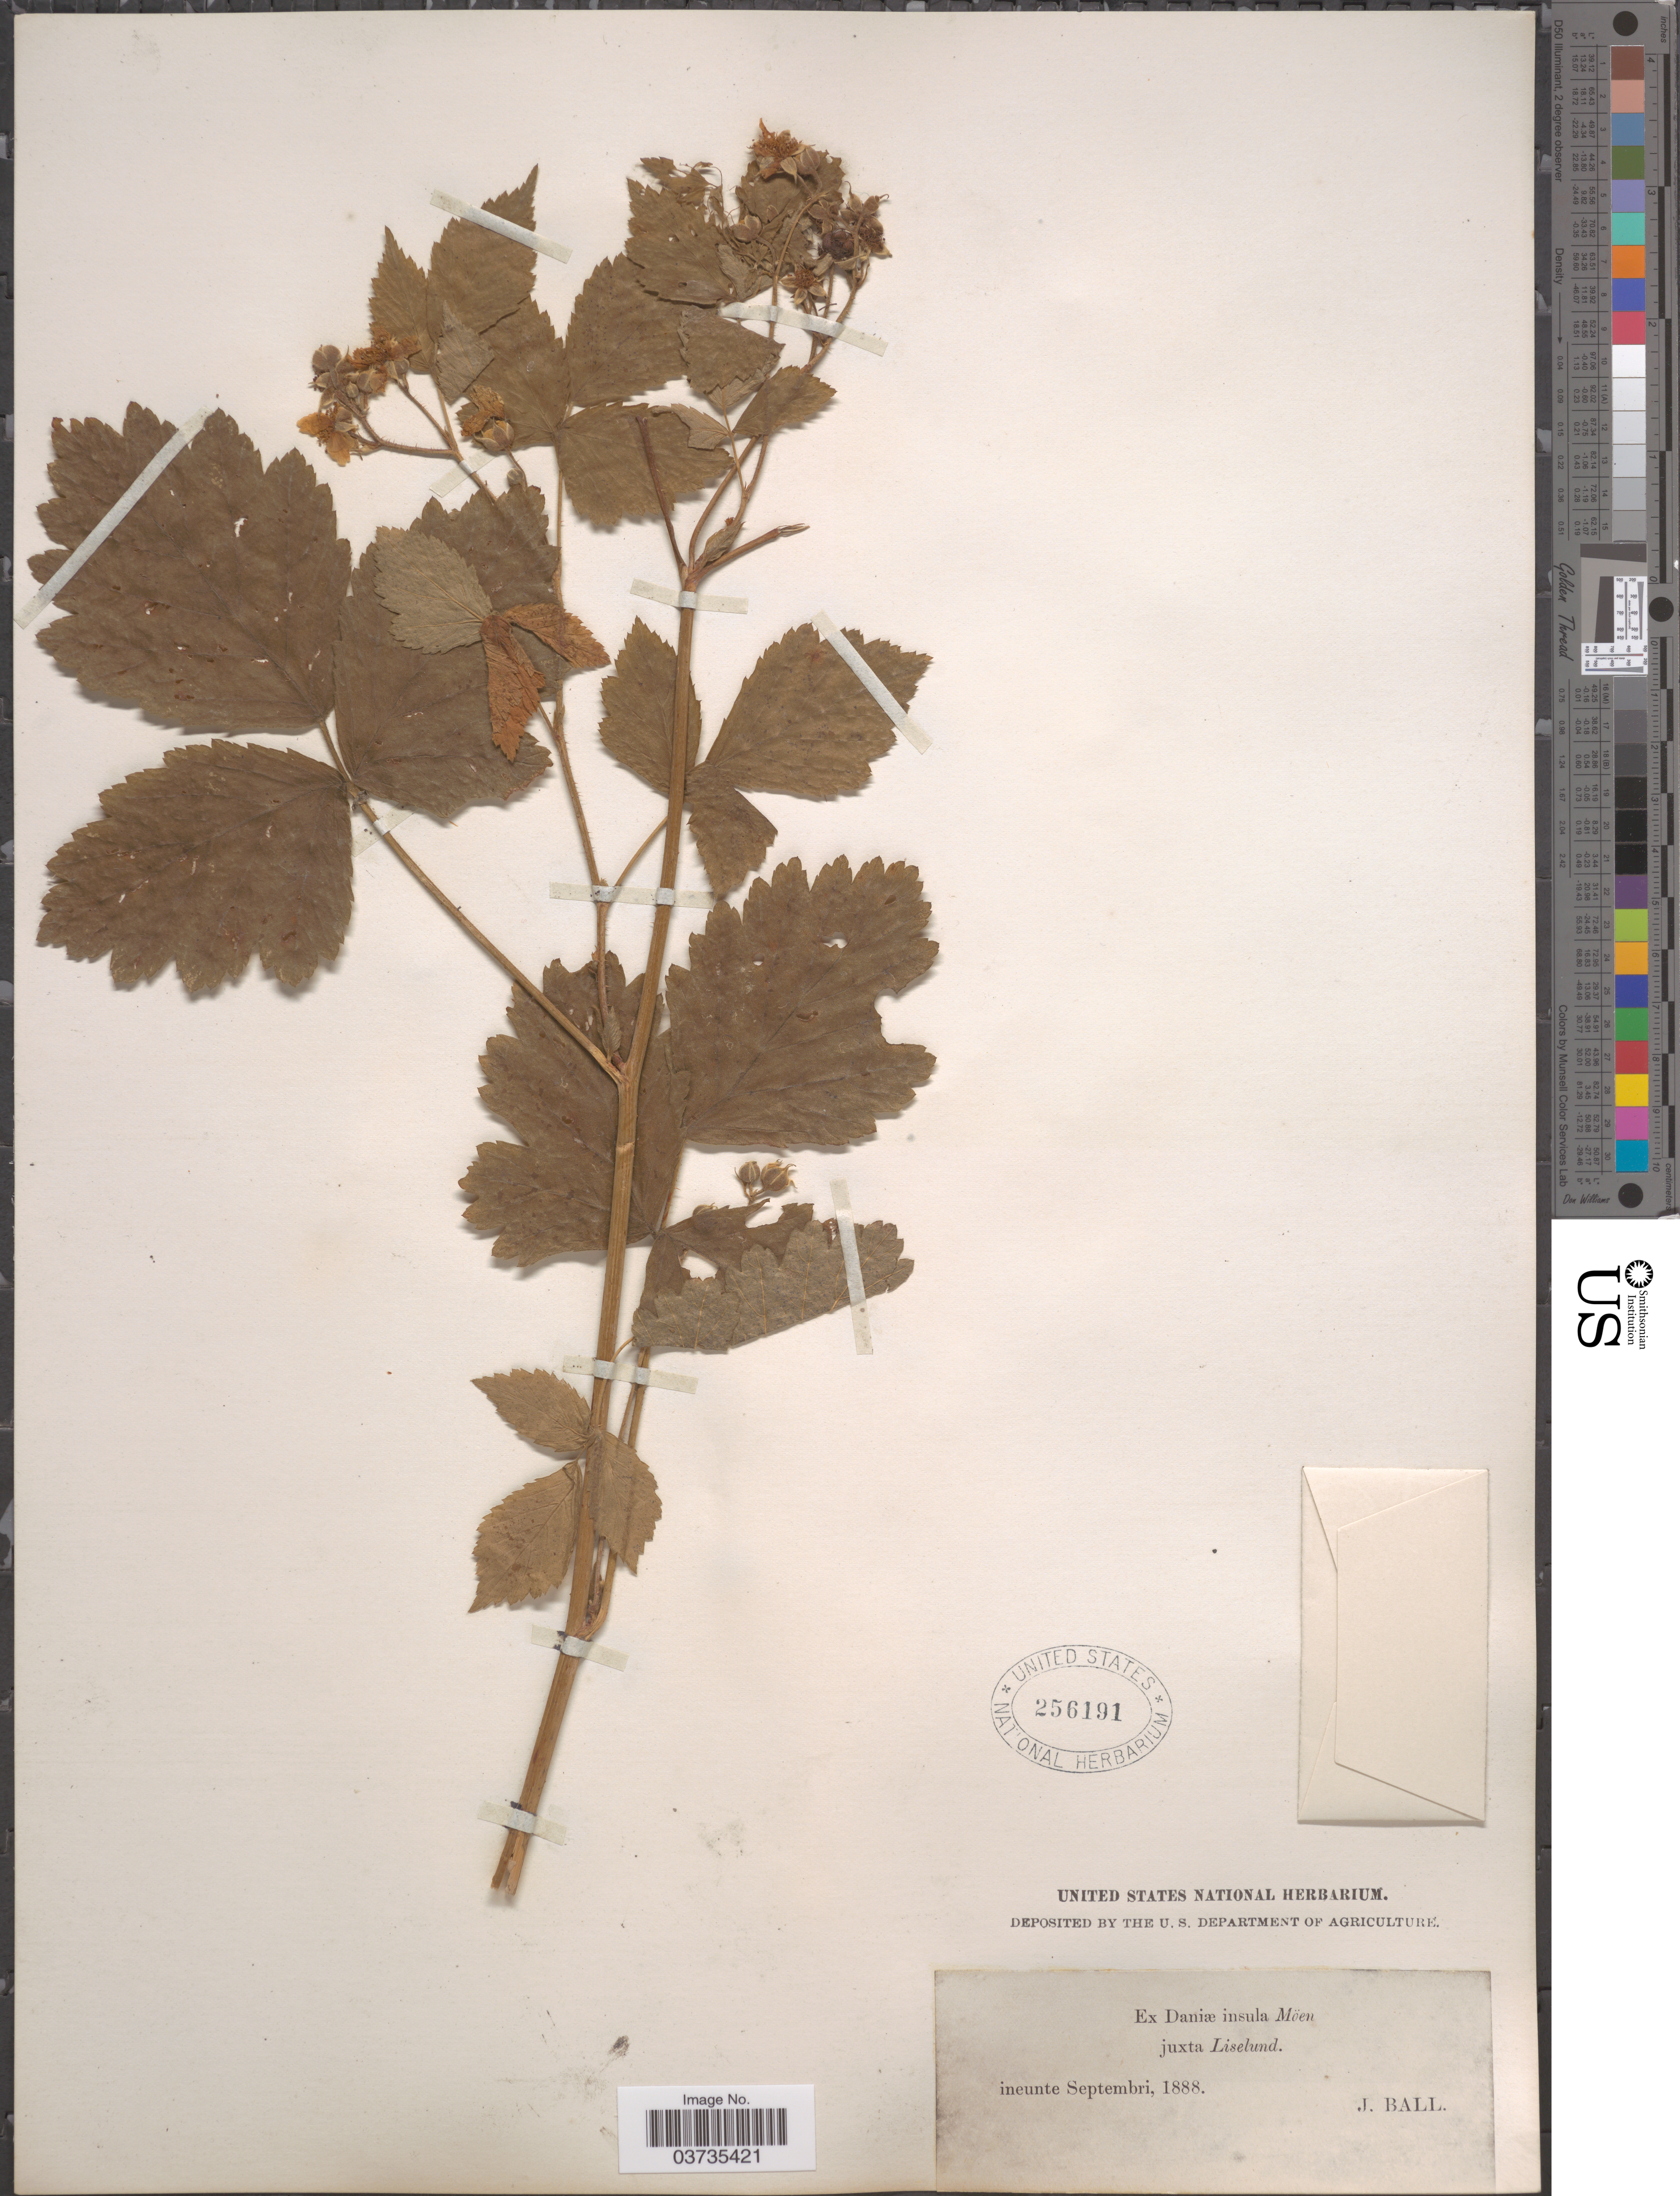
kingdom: Plantae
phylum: Tracheophyta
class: Magnoliopsida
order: Rosales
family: Rosaceae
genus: Rubus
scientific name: Rubus sp.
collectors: J. Ball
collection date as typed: Ineunte, Septembri, 1888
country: Micronesia, Federated States of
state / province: Truk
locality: Ex daniæ insula Möen juxta Liselund.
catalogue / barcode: US 256191